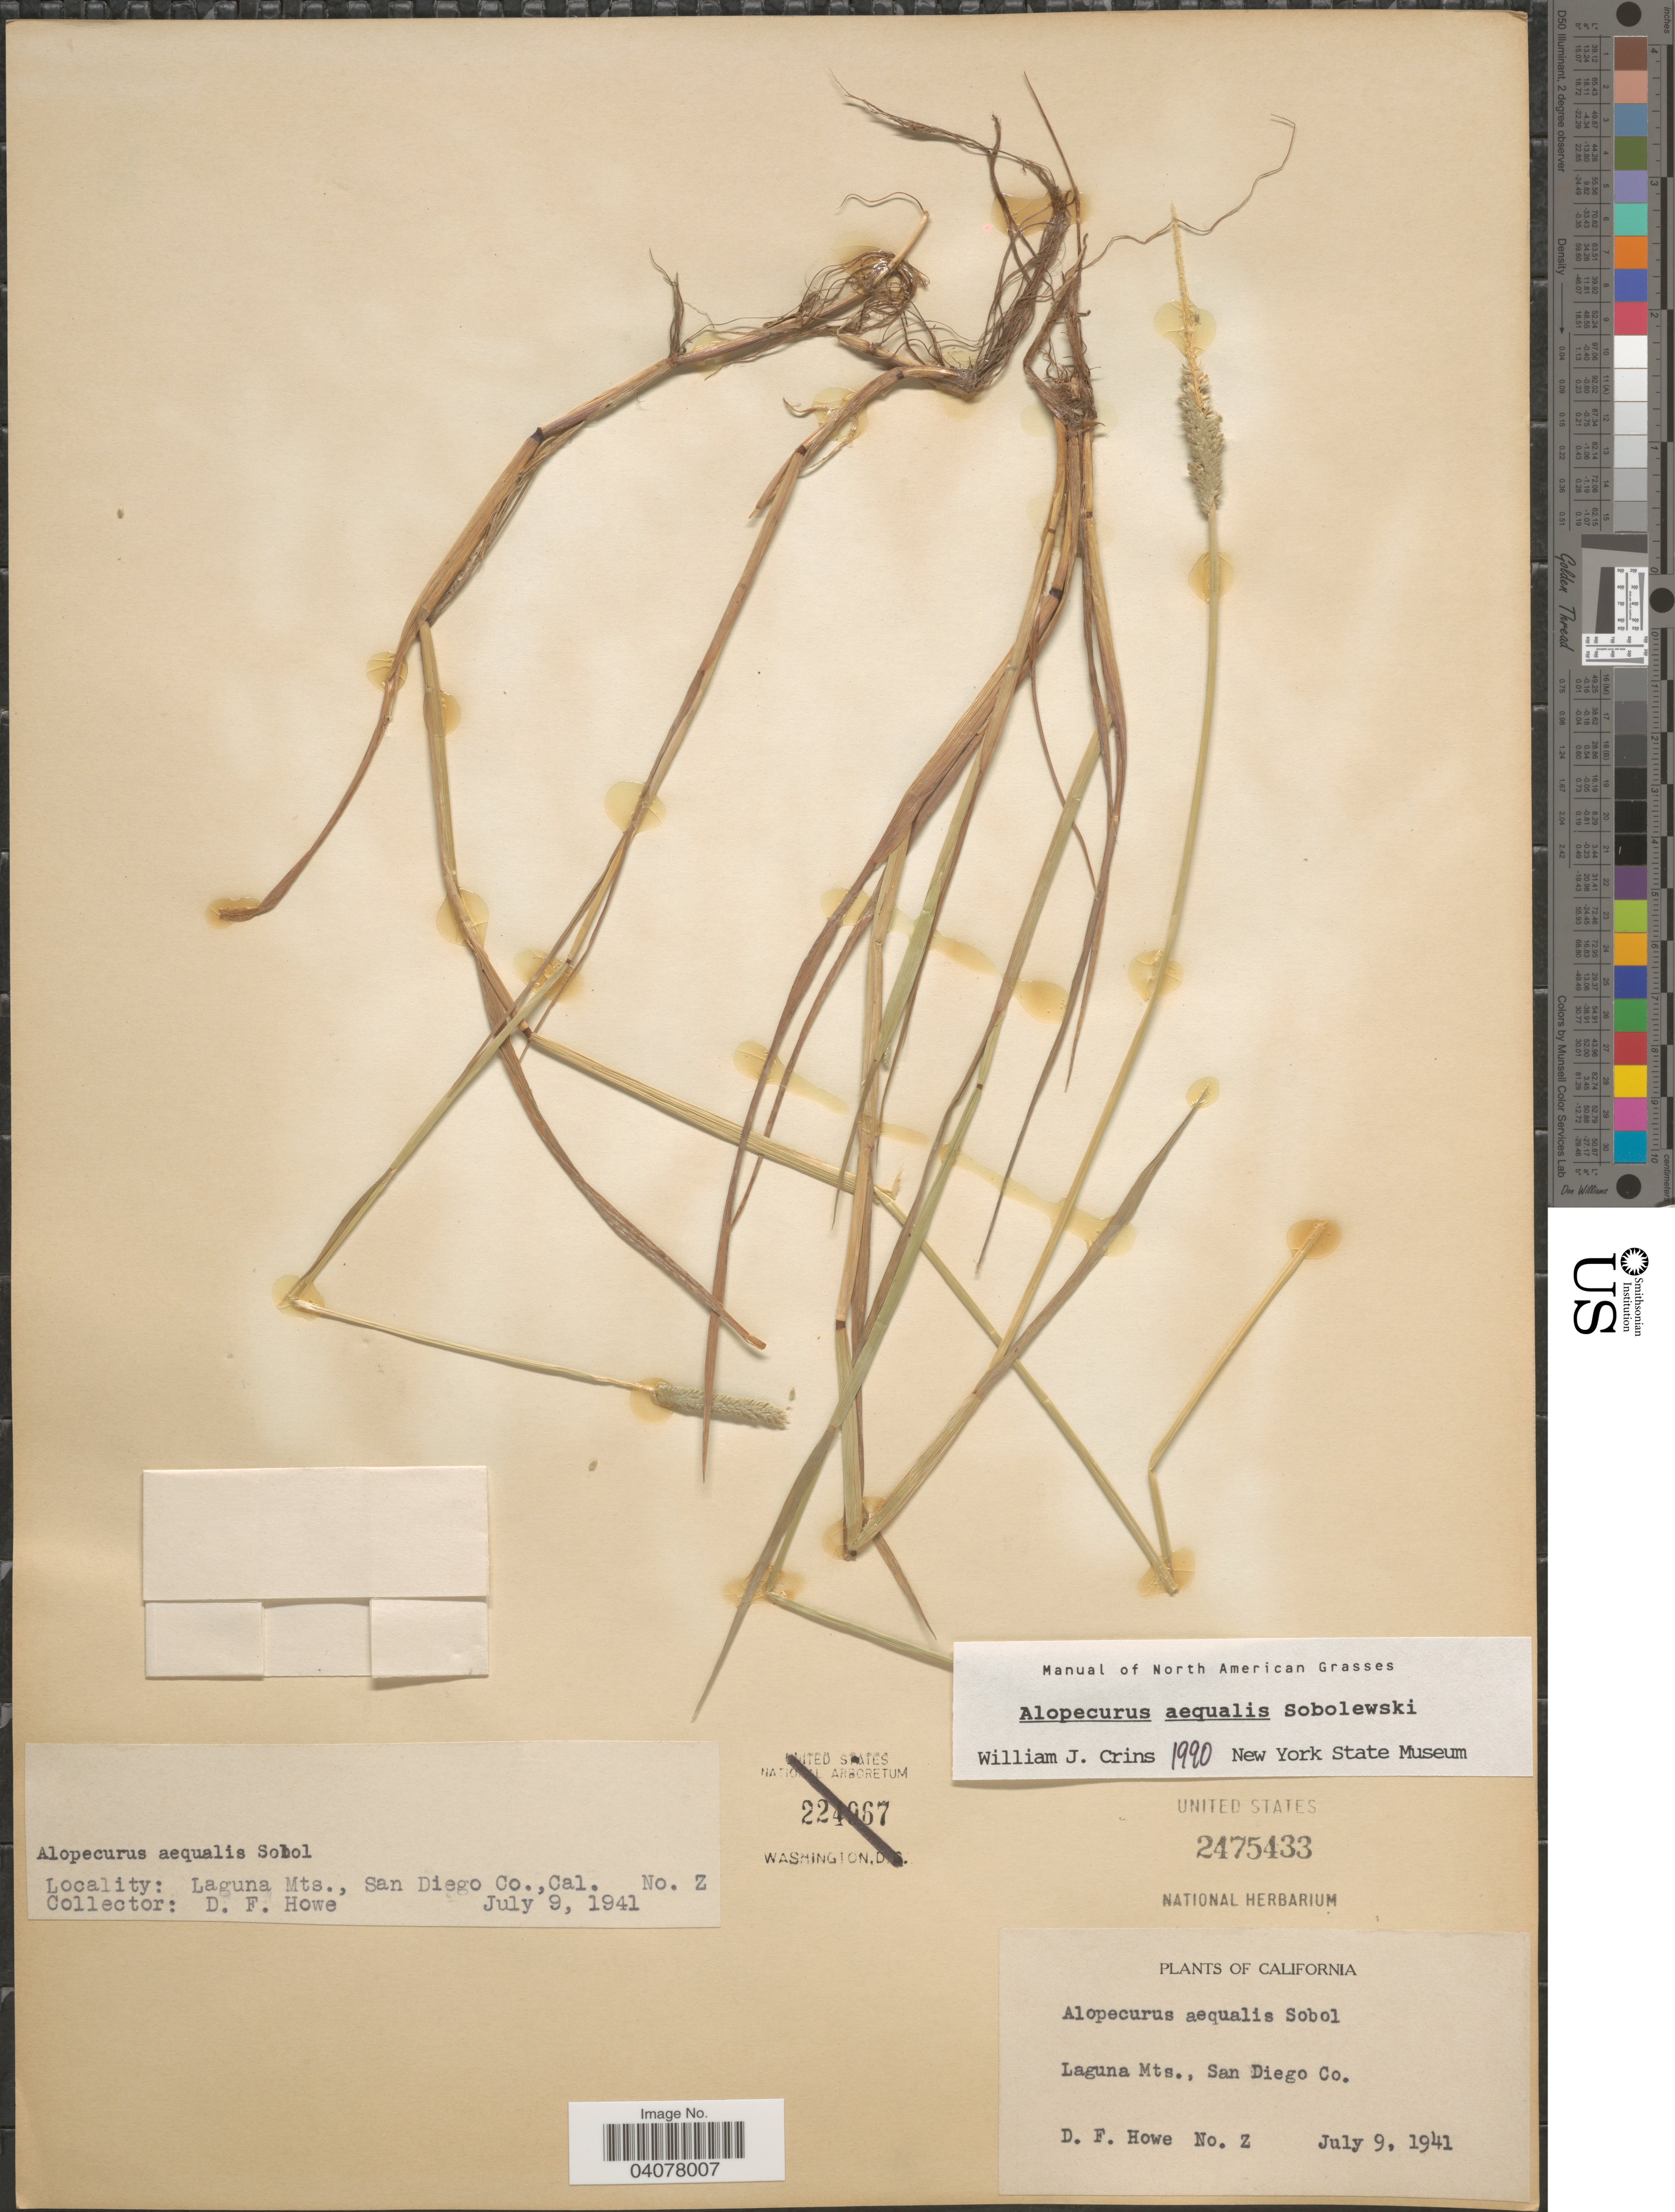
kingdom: Plantae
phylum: Tracheophyta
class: Liliopsida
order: Poales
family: Poaceae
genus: Alopecurus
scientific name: Alopecurus aequalis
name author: Sobol.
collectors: D. Howe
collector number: Z?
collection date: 1941-07-09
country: United States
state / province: California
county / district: San Diego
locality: Laguna Mts., San Diego Co.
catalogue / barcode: US 2475433